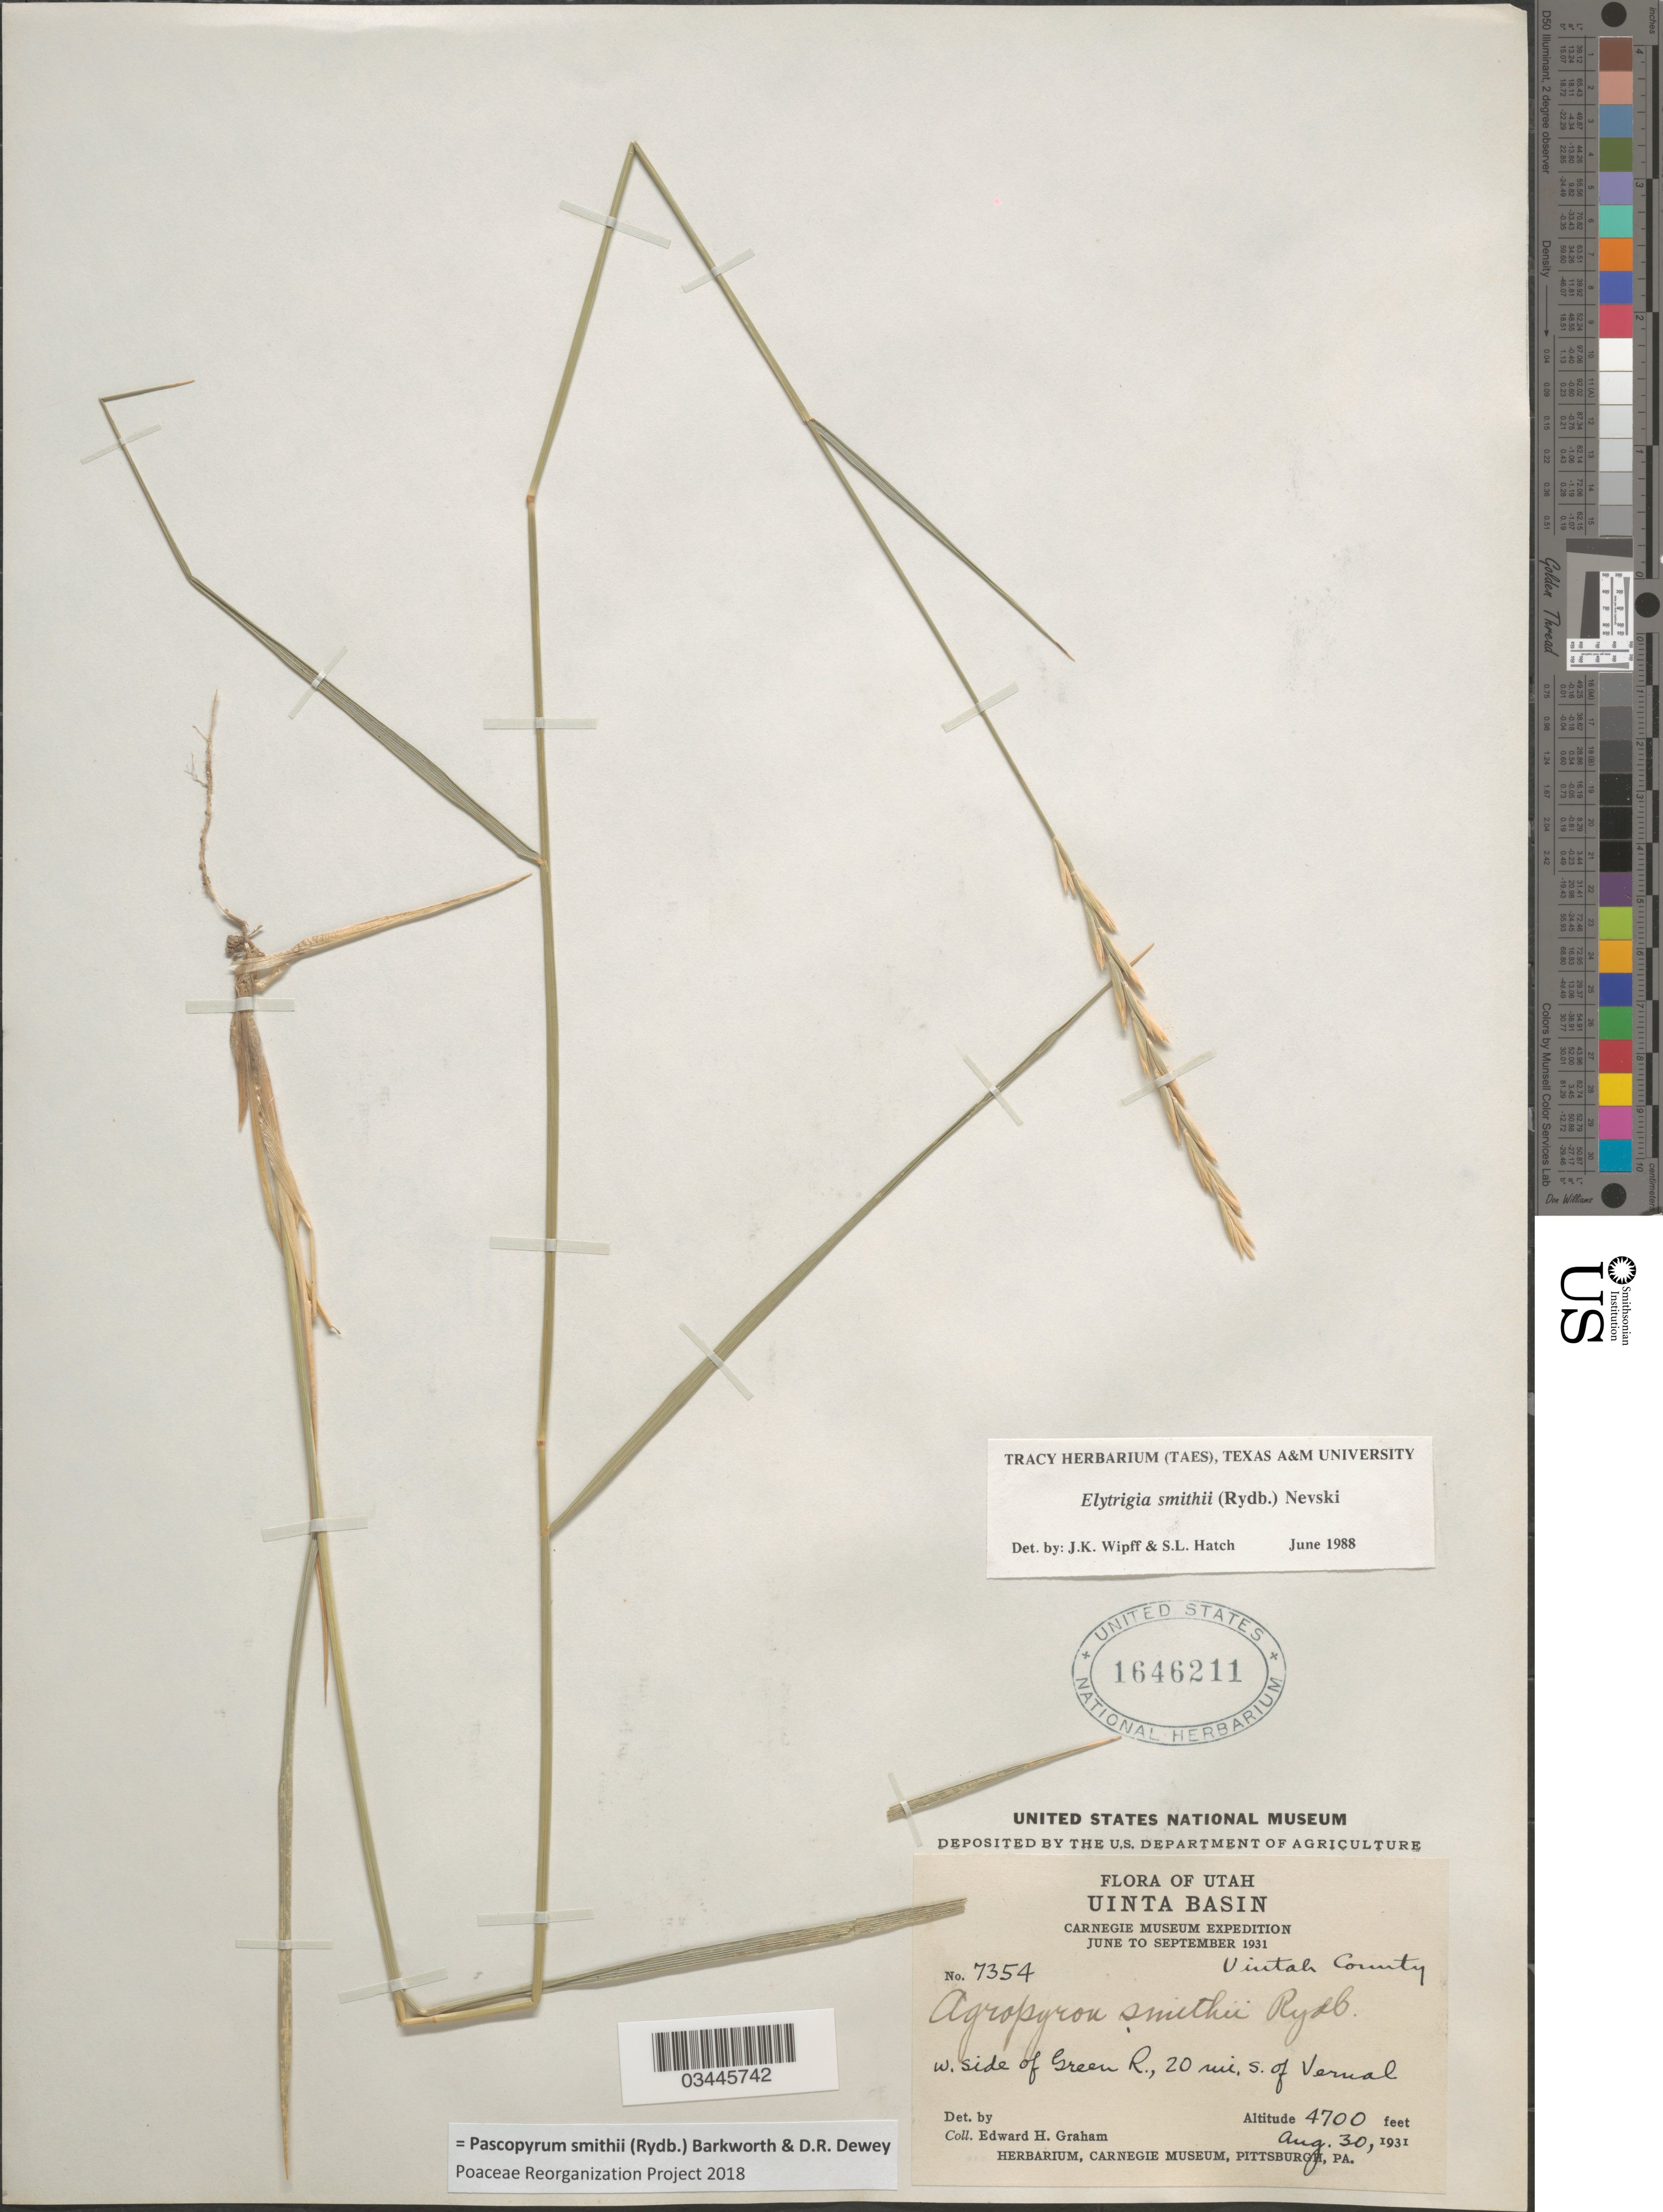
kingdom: Plantae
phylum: Tracheophyta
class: Liliopsida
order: Poales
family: Poaceae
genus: Pascopyrum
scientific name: Pascopyrum smithii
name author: (Rydb.) Barkworth & Dewey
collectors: E. H. Graham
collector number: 7354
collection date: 1931-08-30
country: United States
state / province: Utah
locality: Uinta Basin. Carnegie Museum Expedition June to September 1931. Uintah County. W. Side of Green R., 20 mi. S. of Vernal.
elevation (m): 1433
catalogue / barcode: US 1646211